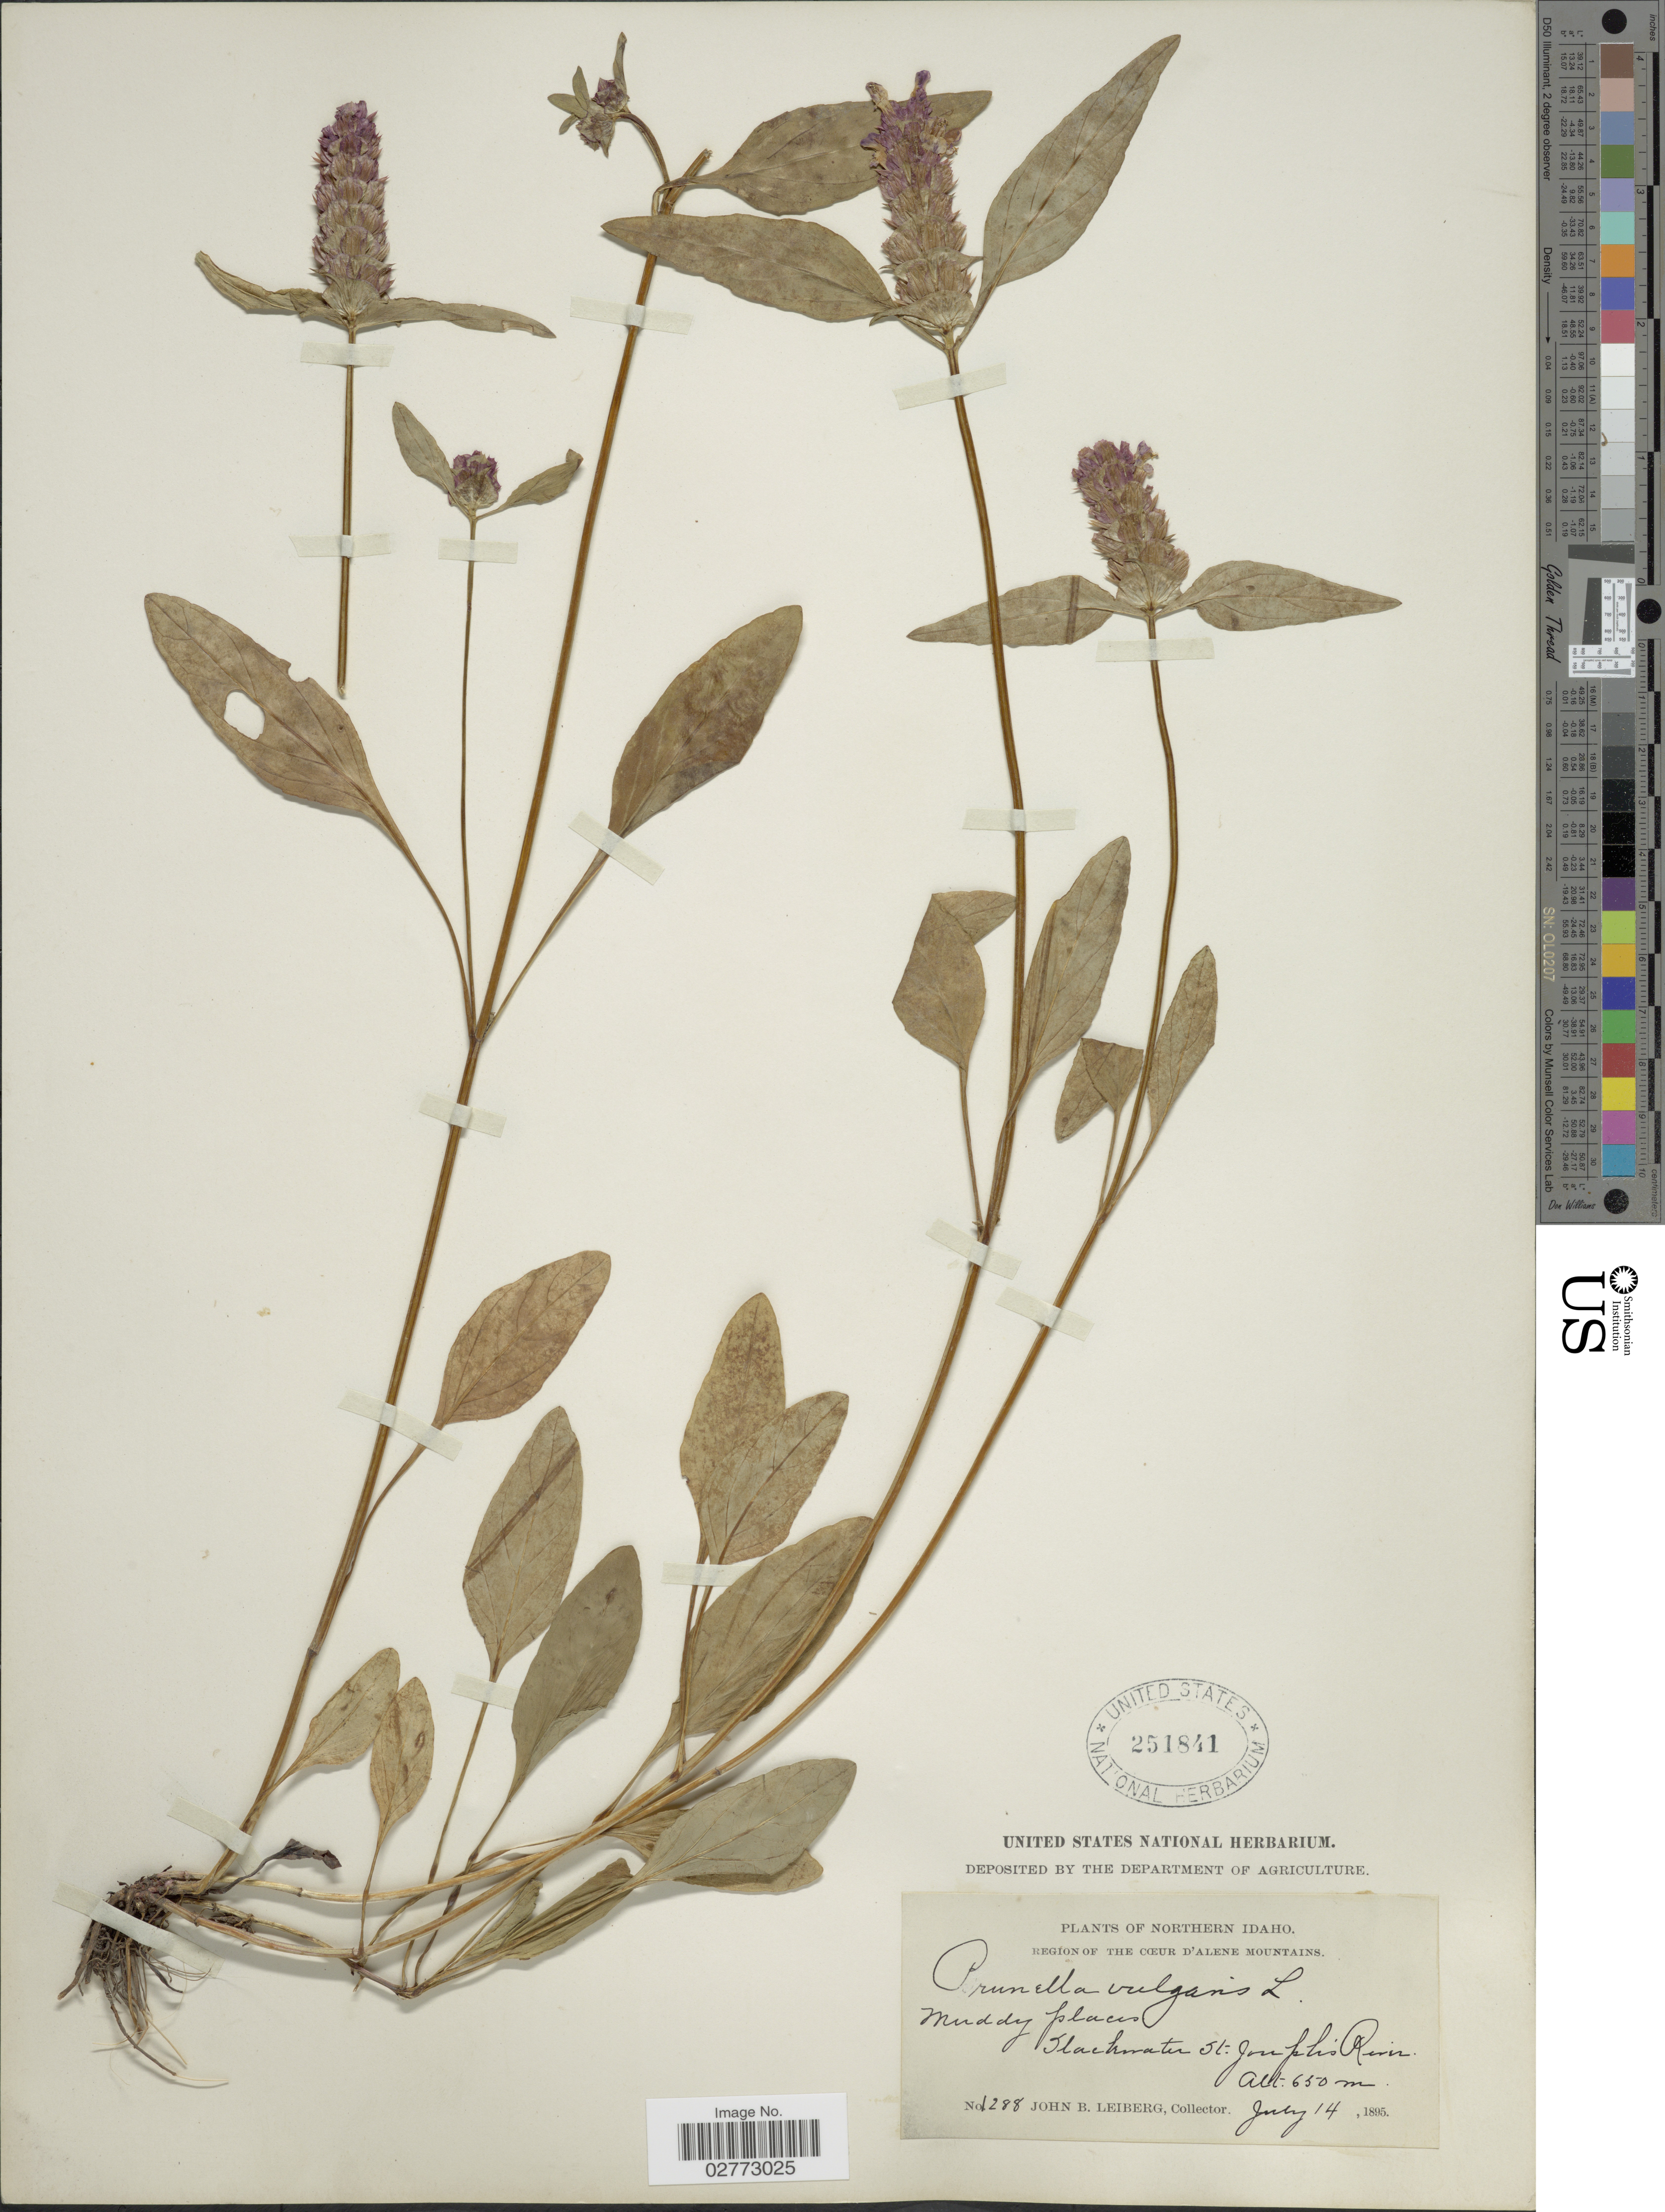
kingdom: Plantae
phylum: Tracheophyta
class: Magnoliopsida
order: Lamiales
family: Lamiaceae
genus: Prunella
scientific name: Prunella vulgaris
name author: L.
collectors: J. B. Leiberg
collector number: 1288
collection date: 1895-07-14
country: United States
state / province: Idaho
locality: Northern Idaho. Region of the Coeur d' Alene Mountains. Slackwater St. Joseph's River.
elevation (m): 650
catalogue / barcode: US 251841